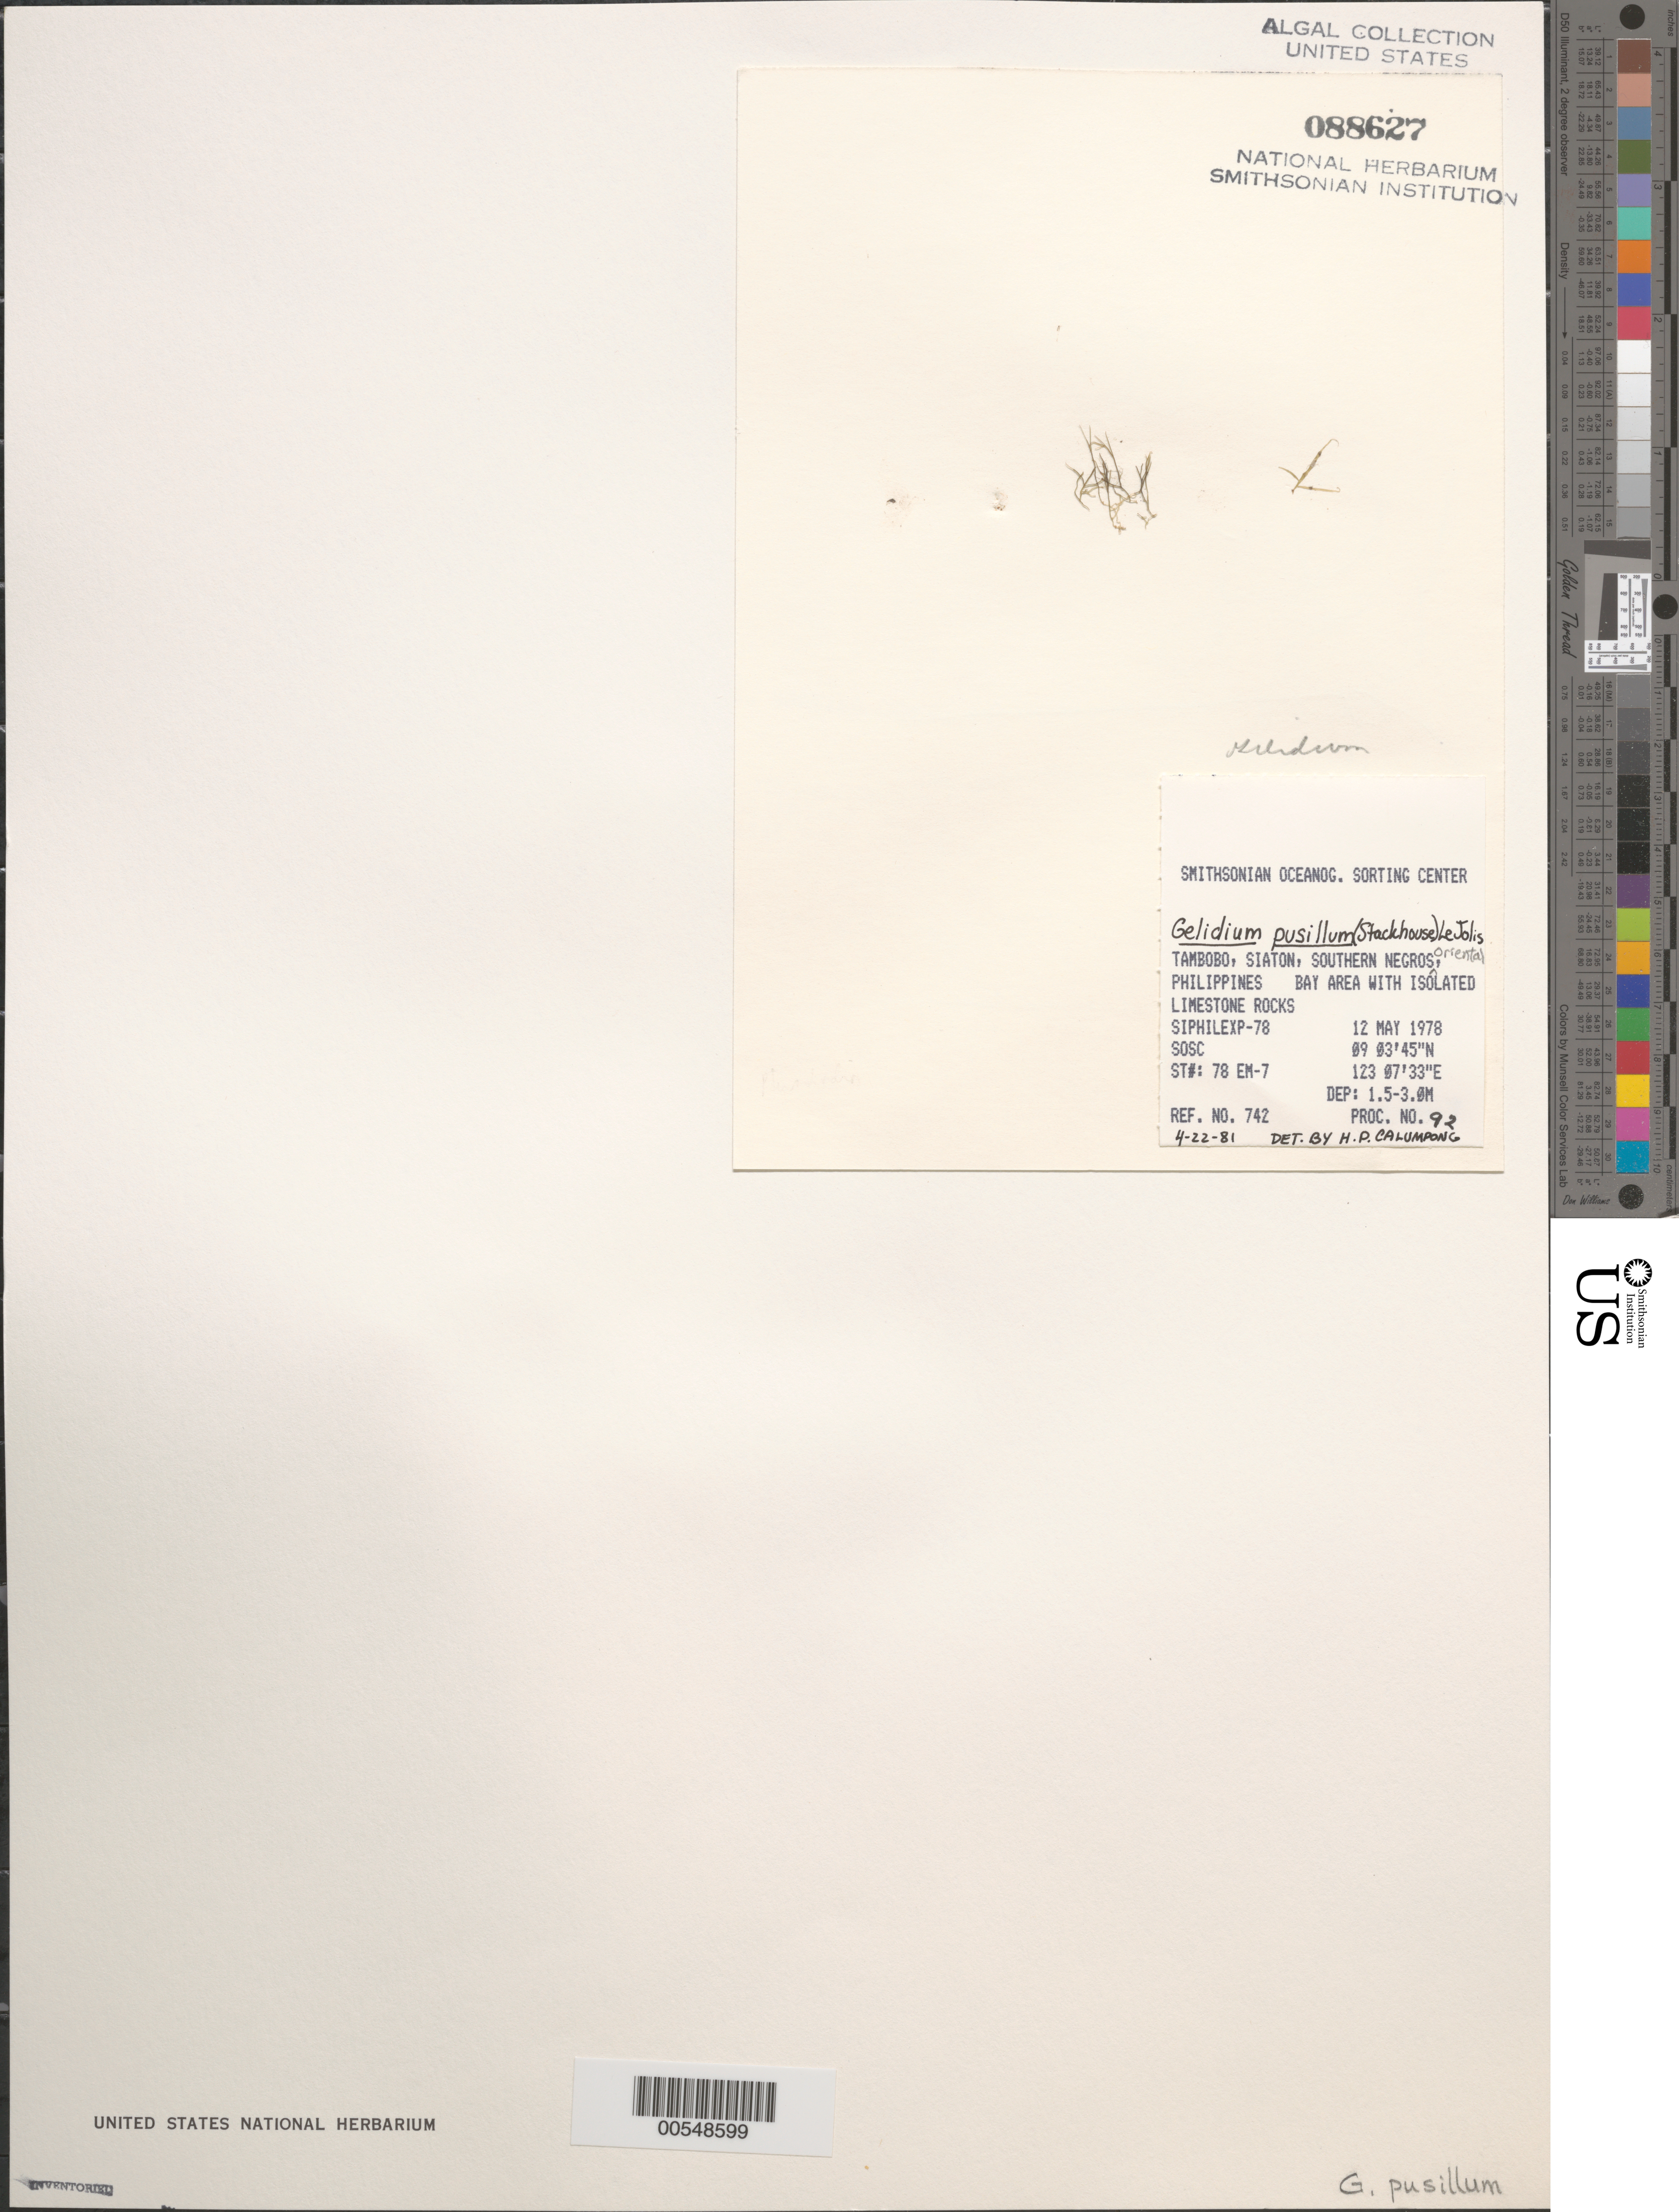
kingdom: Plantae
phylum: Rhodophyta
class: Florideophyceae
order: Gelidiales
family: Gelidiaceae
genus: Gelidium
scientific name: Gelidium pusillum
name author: (Stackh.) Le Jol.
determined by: Calumpong, H. P.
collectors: SOSC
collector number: Station 78 Em-7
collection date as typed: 12 May 1978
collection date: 1978-05-12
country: Philippines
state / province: Central Visayas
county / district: Negros Oriental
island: Negros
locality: Tambobo, Siaton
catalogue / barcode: US 88627